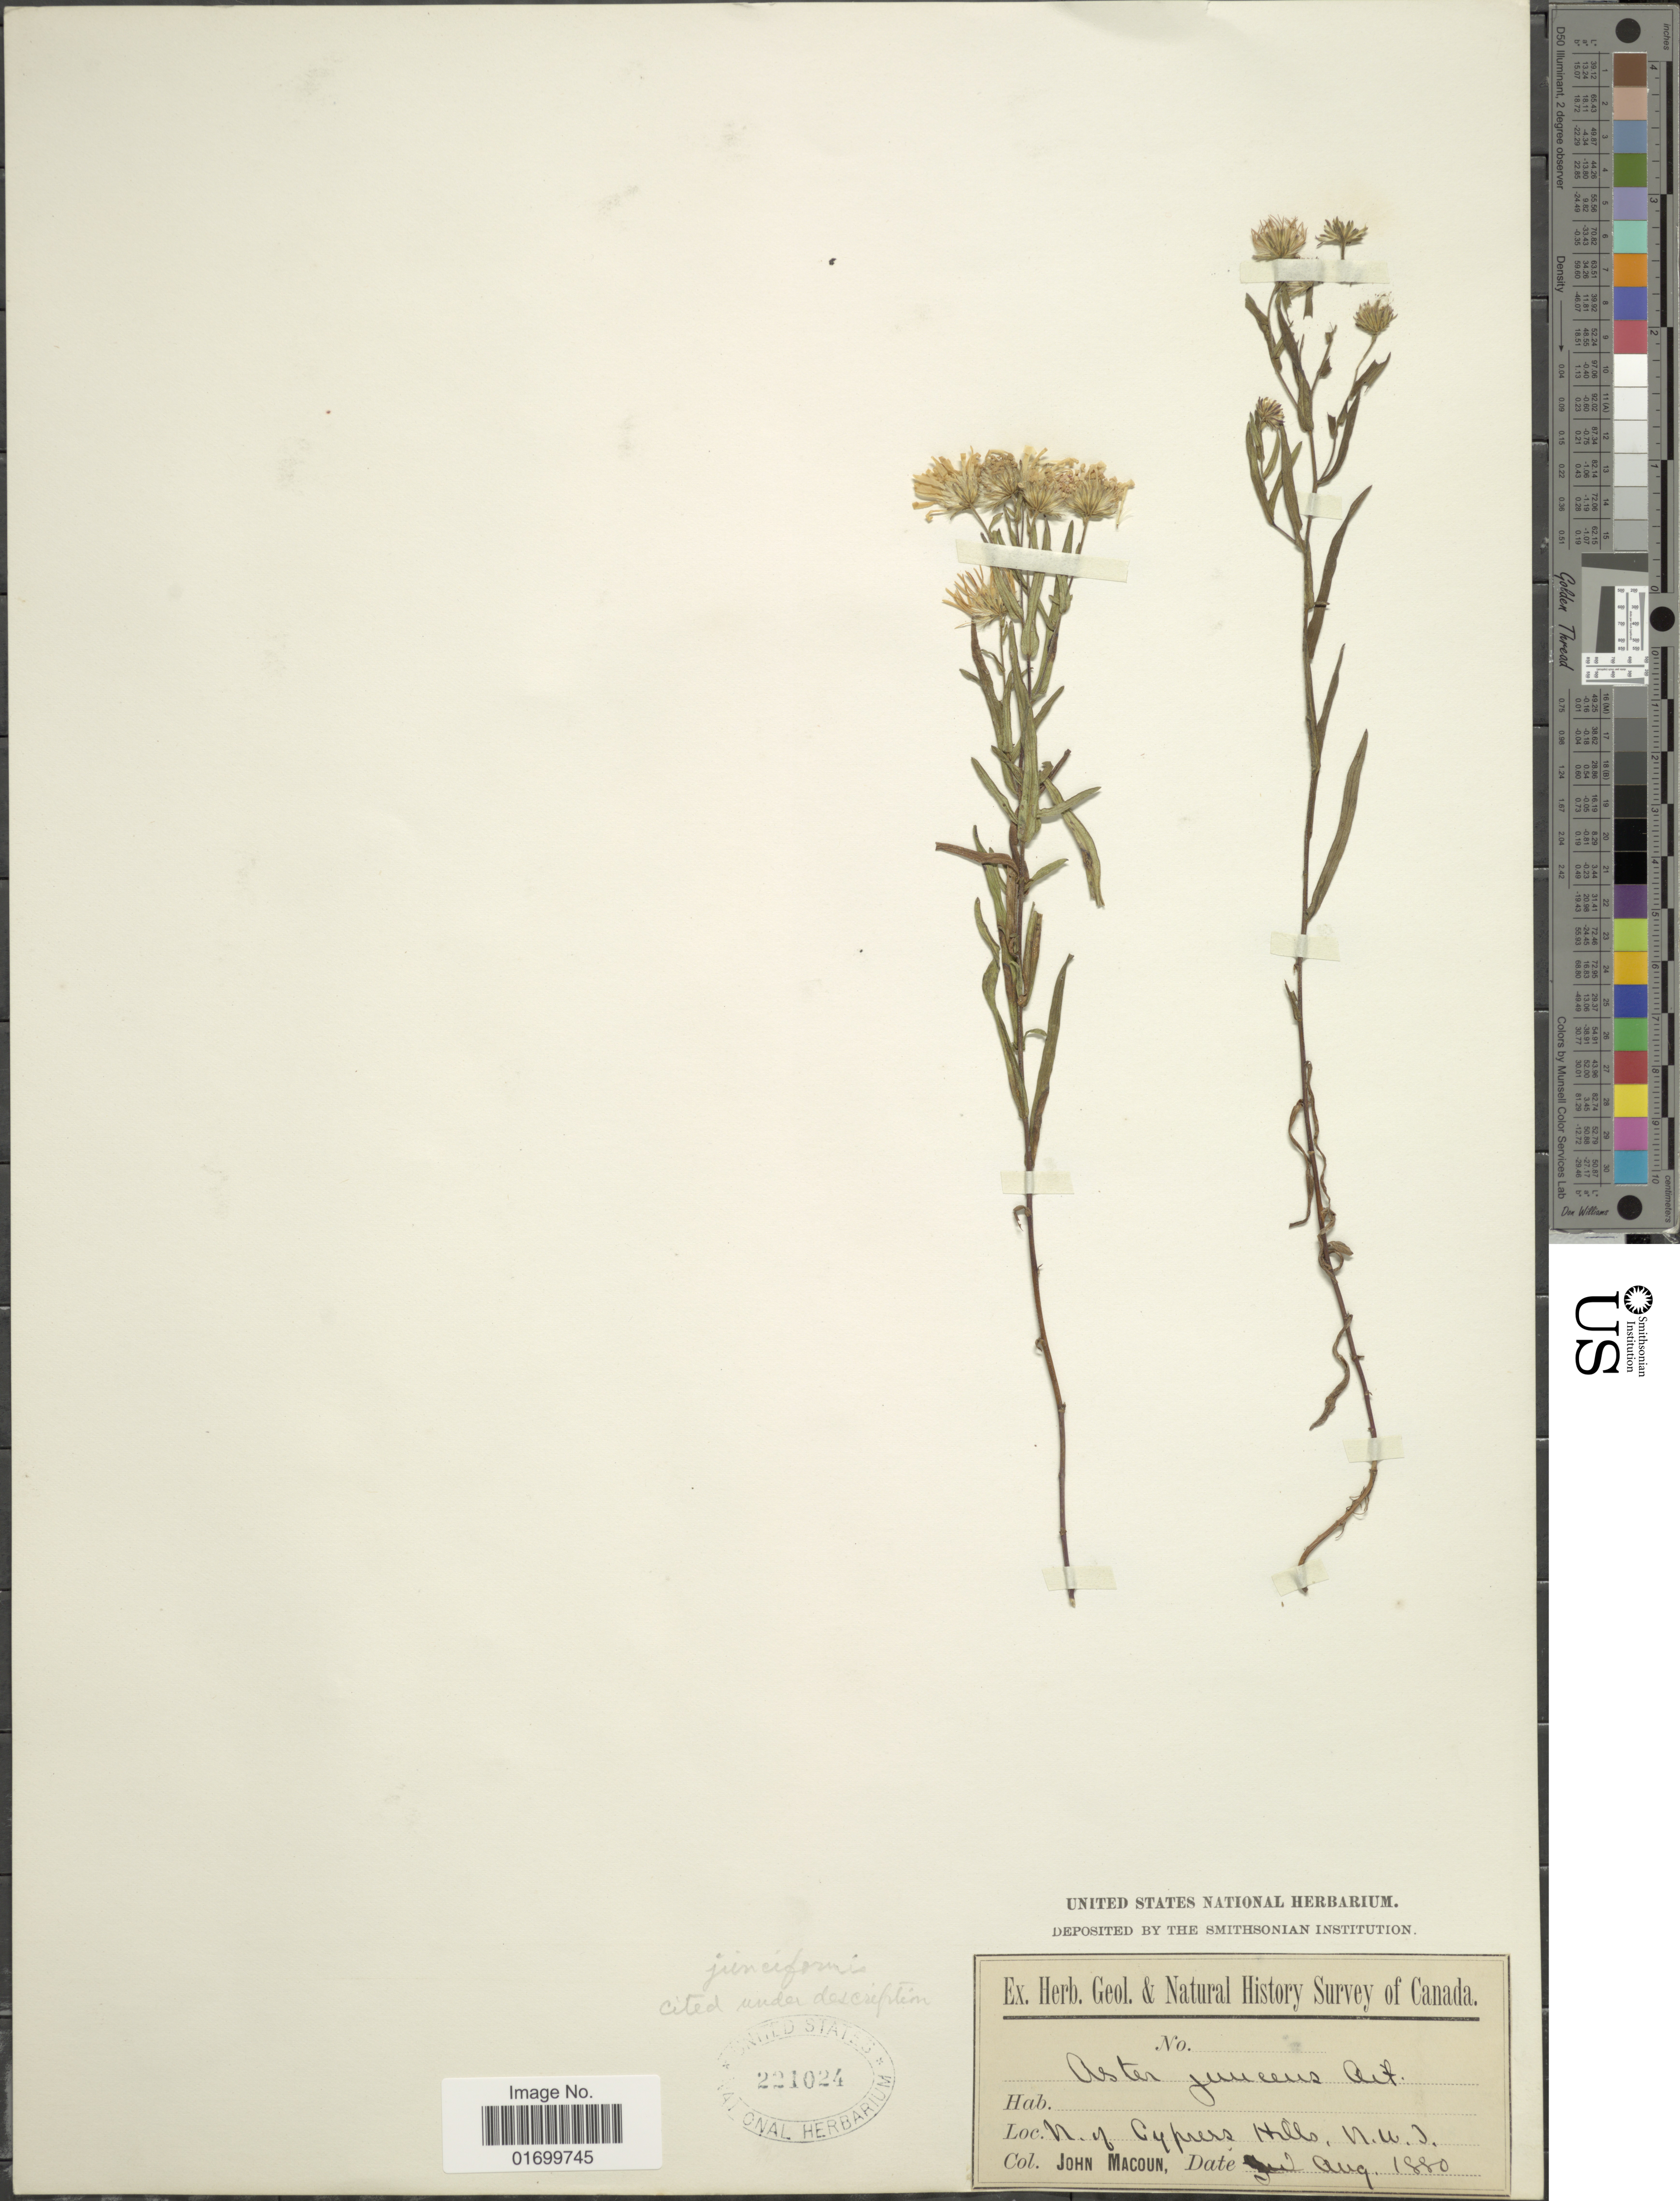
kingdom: Plantae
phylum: Tracheophyta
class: Magnoliopsida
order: Asterales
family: Asteraceae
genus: Symphyotrichum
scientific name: Symphyotrichum boreale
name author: (Torr. & A. Gray) Á. Löve & D. Löve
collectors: J. Macoun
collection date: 1880-08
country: Canada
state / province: Northwest Territories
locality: N. of Cypress Hills, N.W.T.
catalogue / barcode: US 221024